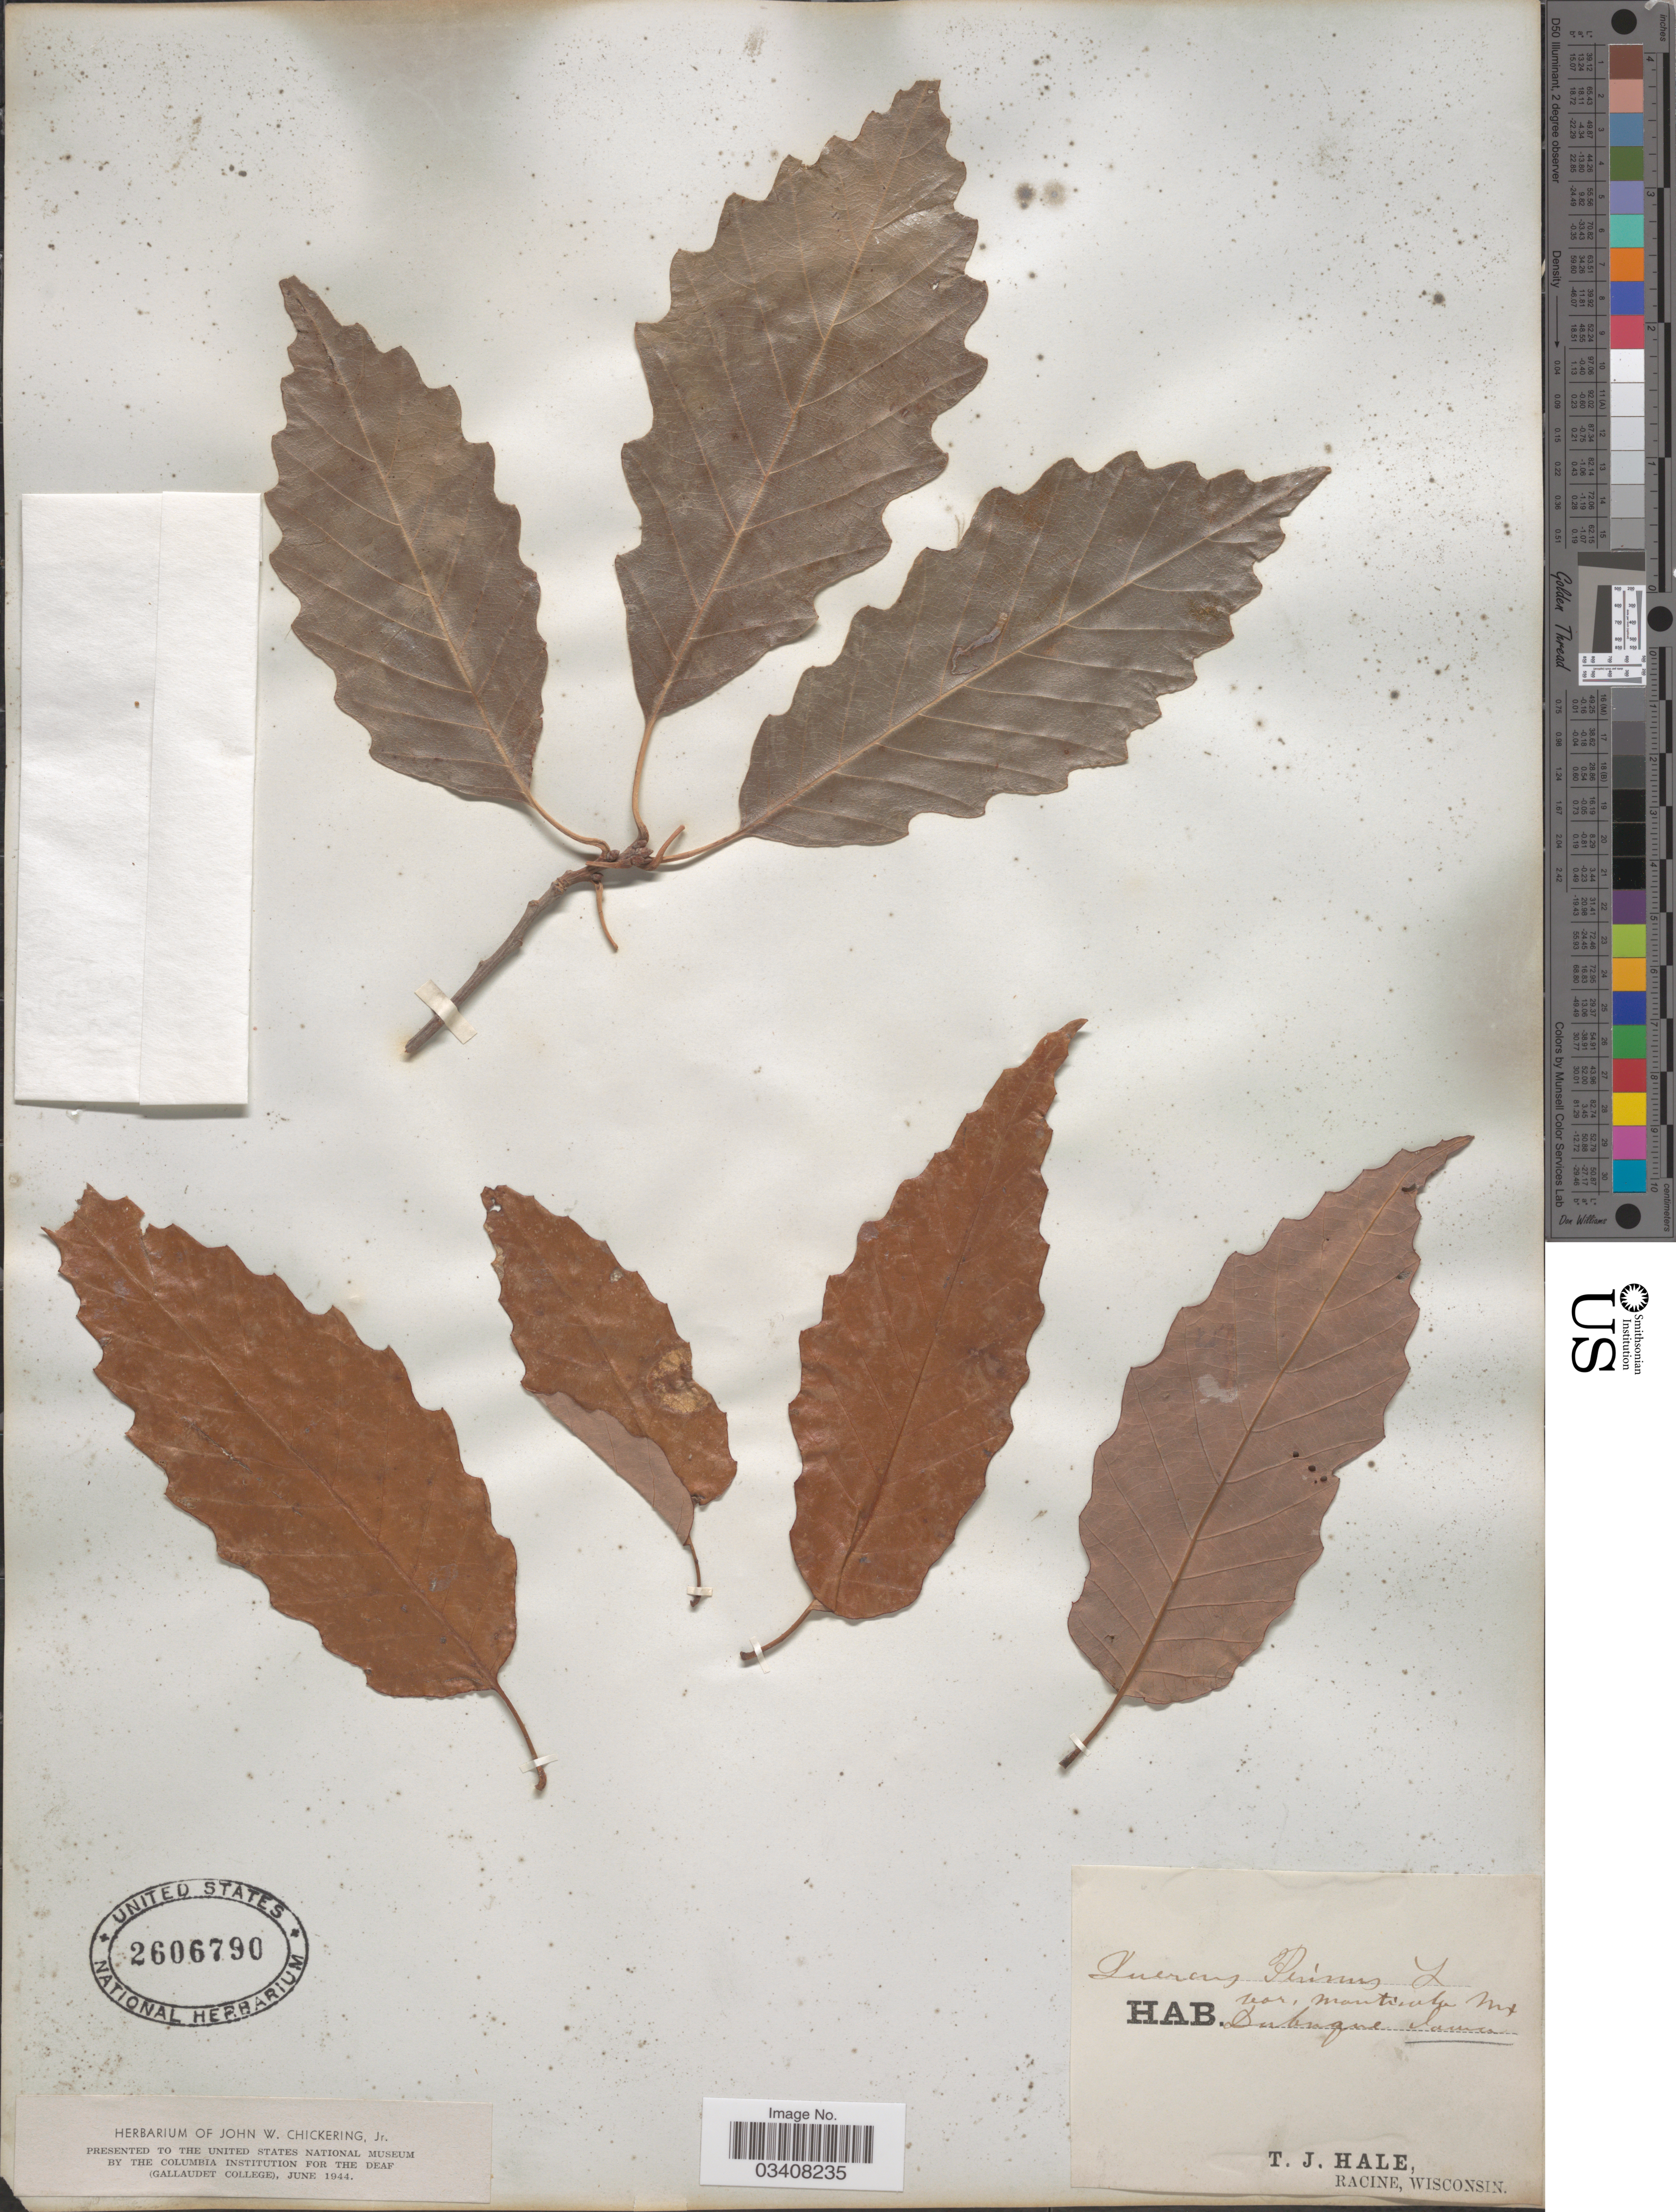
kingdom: Plantae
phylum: Tracheophyta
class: Magnoliopsida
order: Fagales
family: Fagaceae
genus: Quercus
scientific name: Quercus prinus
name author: L.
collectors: T. Hale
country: United States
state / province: Iowa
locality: Dubuque.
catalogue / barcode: US 2606790